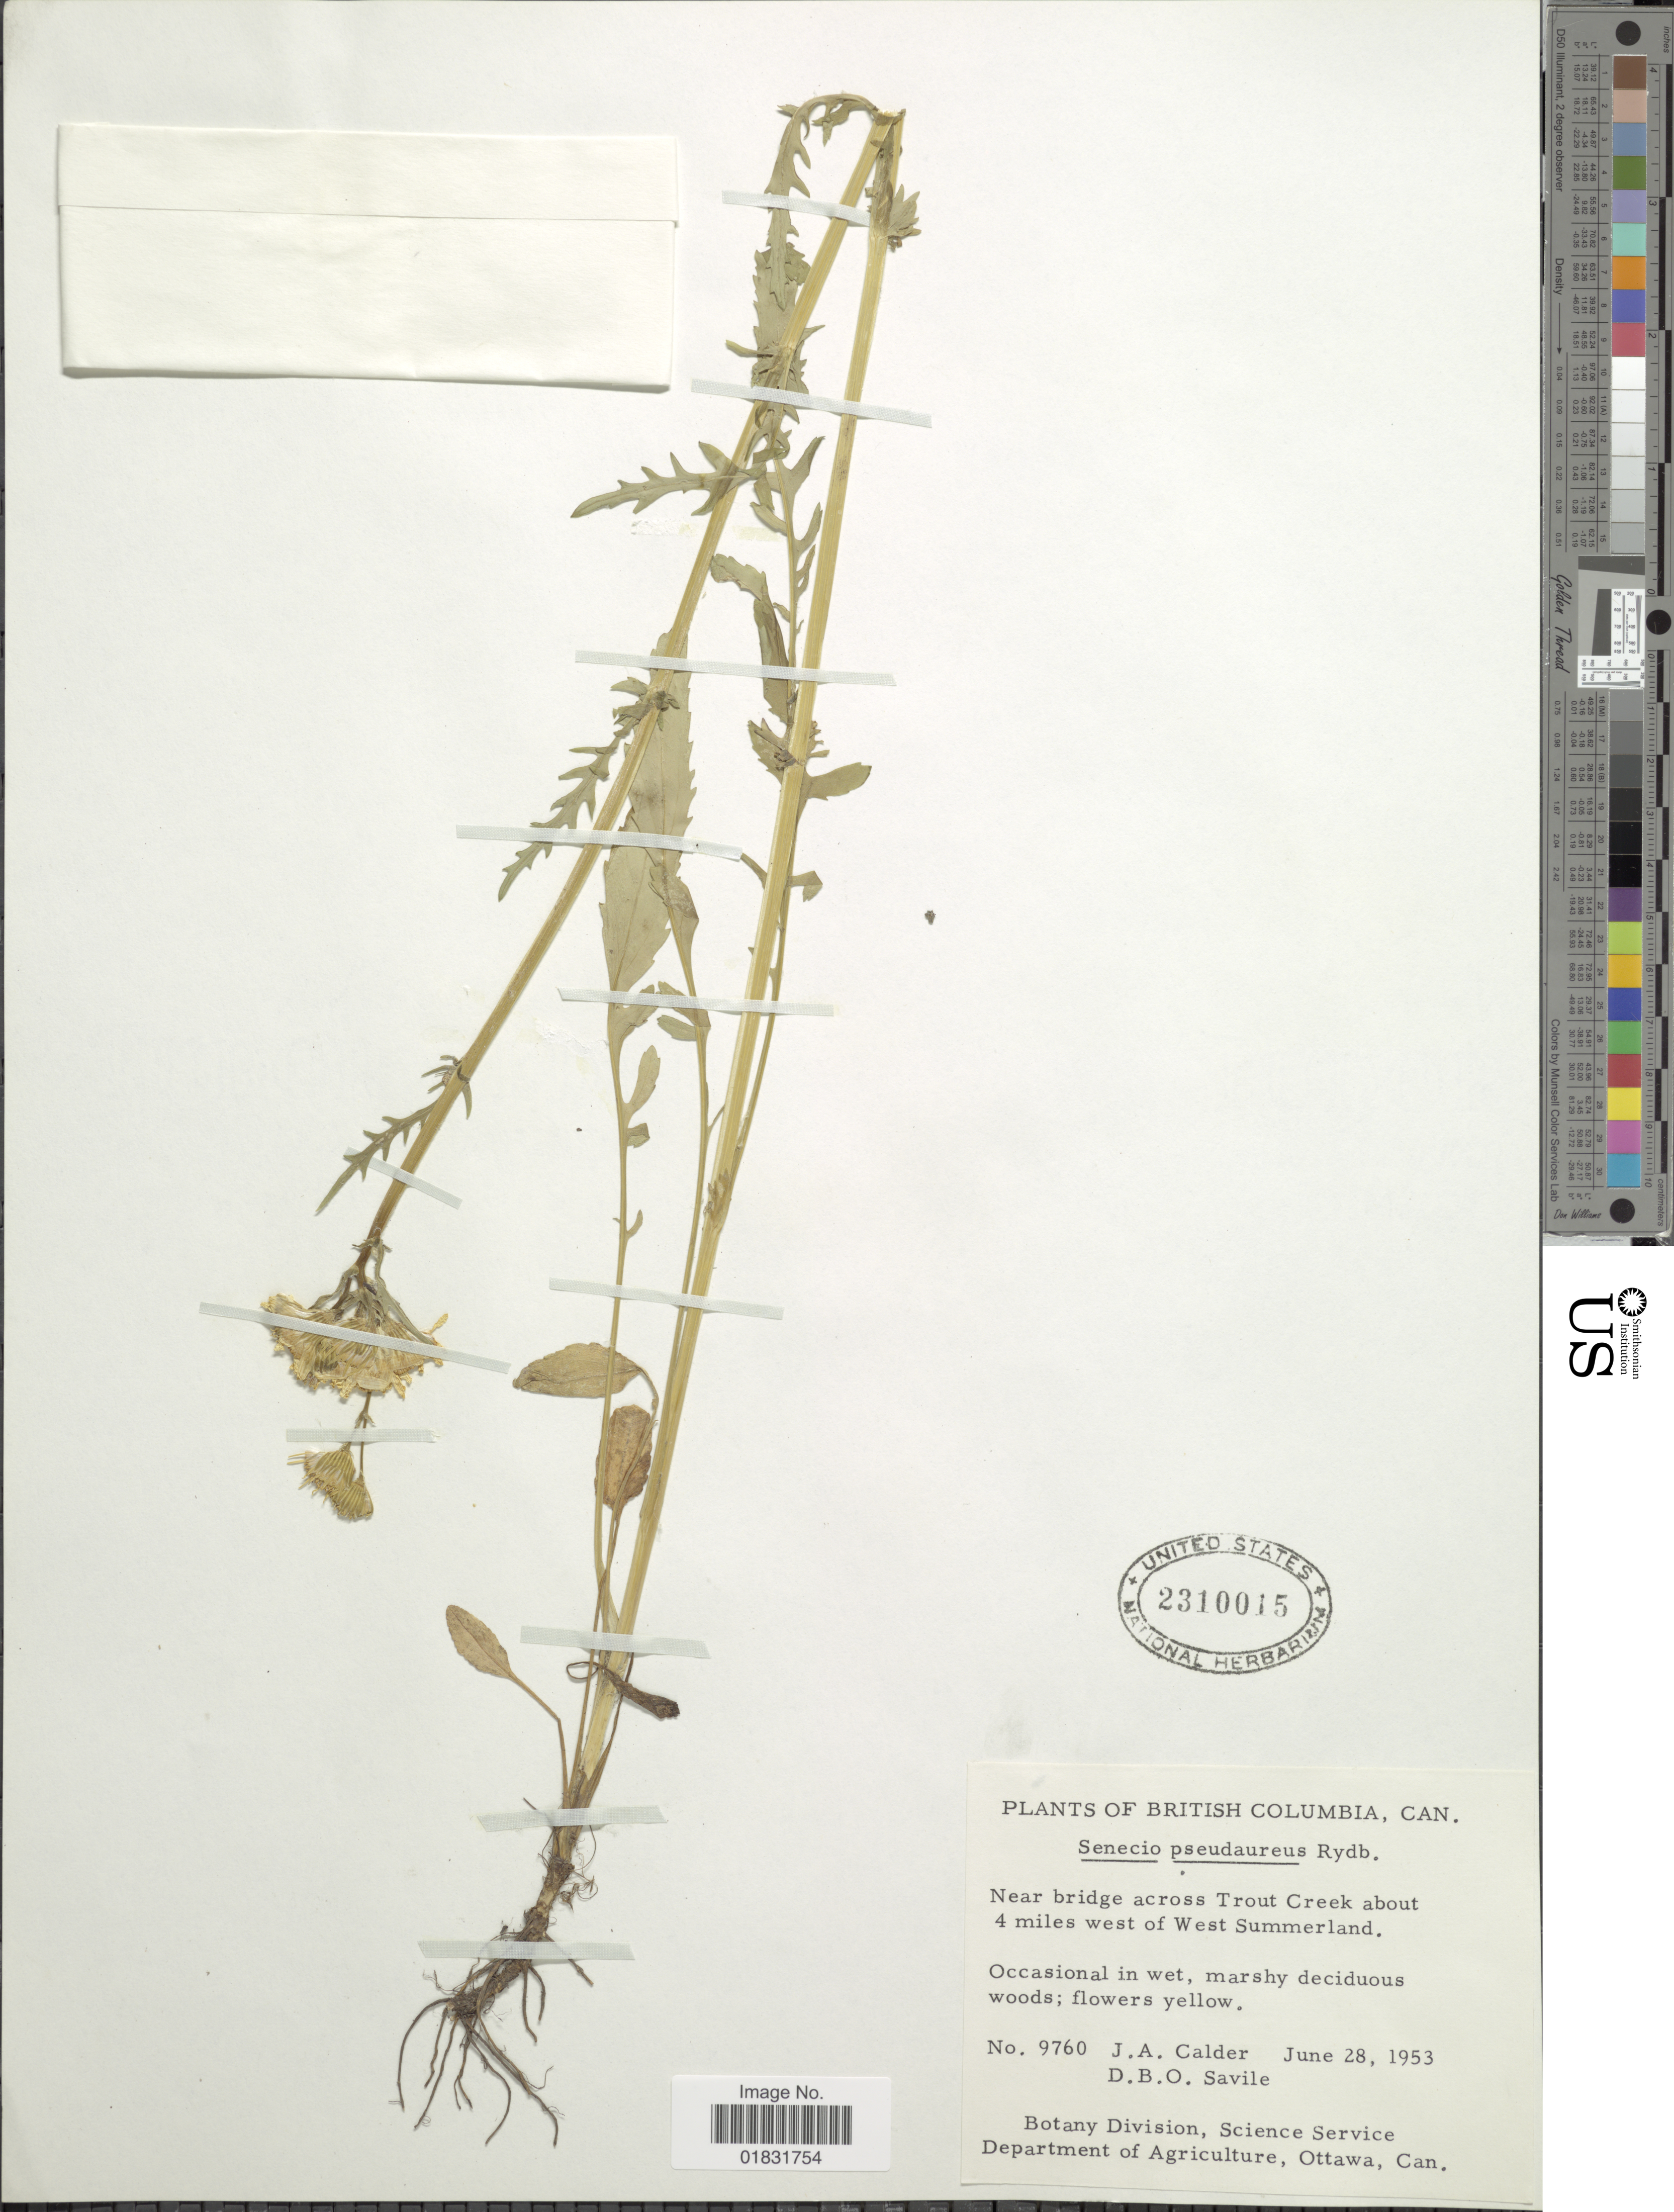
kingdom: Plantae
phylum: Tracheophyta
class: Magnoliopsida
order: Asterales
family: Asteraceae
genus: Packera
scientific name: Packera pseudaurea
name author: (Rydb.) W.A. Weber & Á. Löve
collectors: J. A. Calder & D. Savile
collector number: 9760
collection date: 1953-06-28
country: Canada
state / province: British Columbia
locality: Near bridge across Trout Creek about 4 miles west of West Summerland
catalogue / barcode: US 2310015